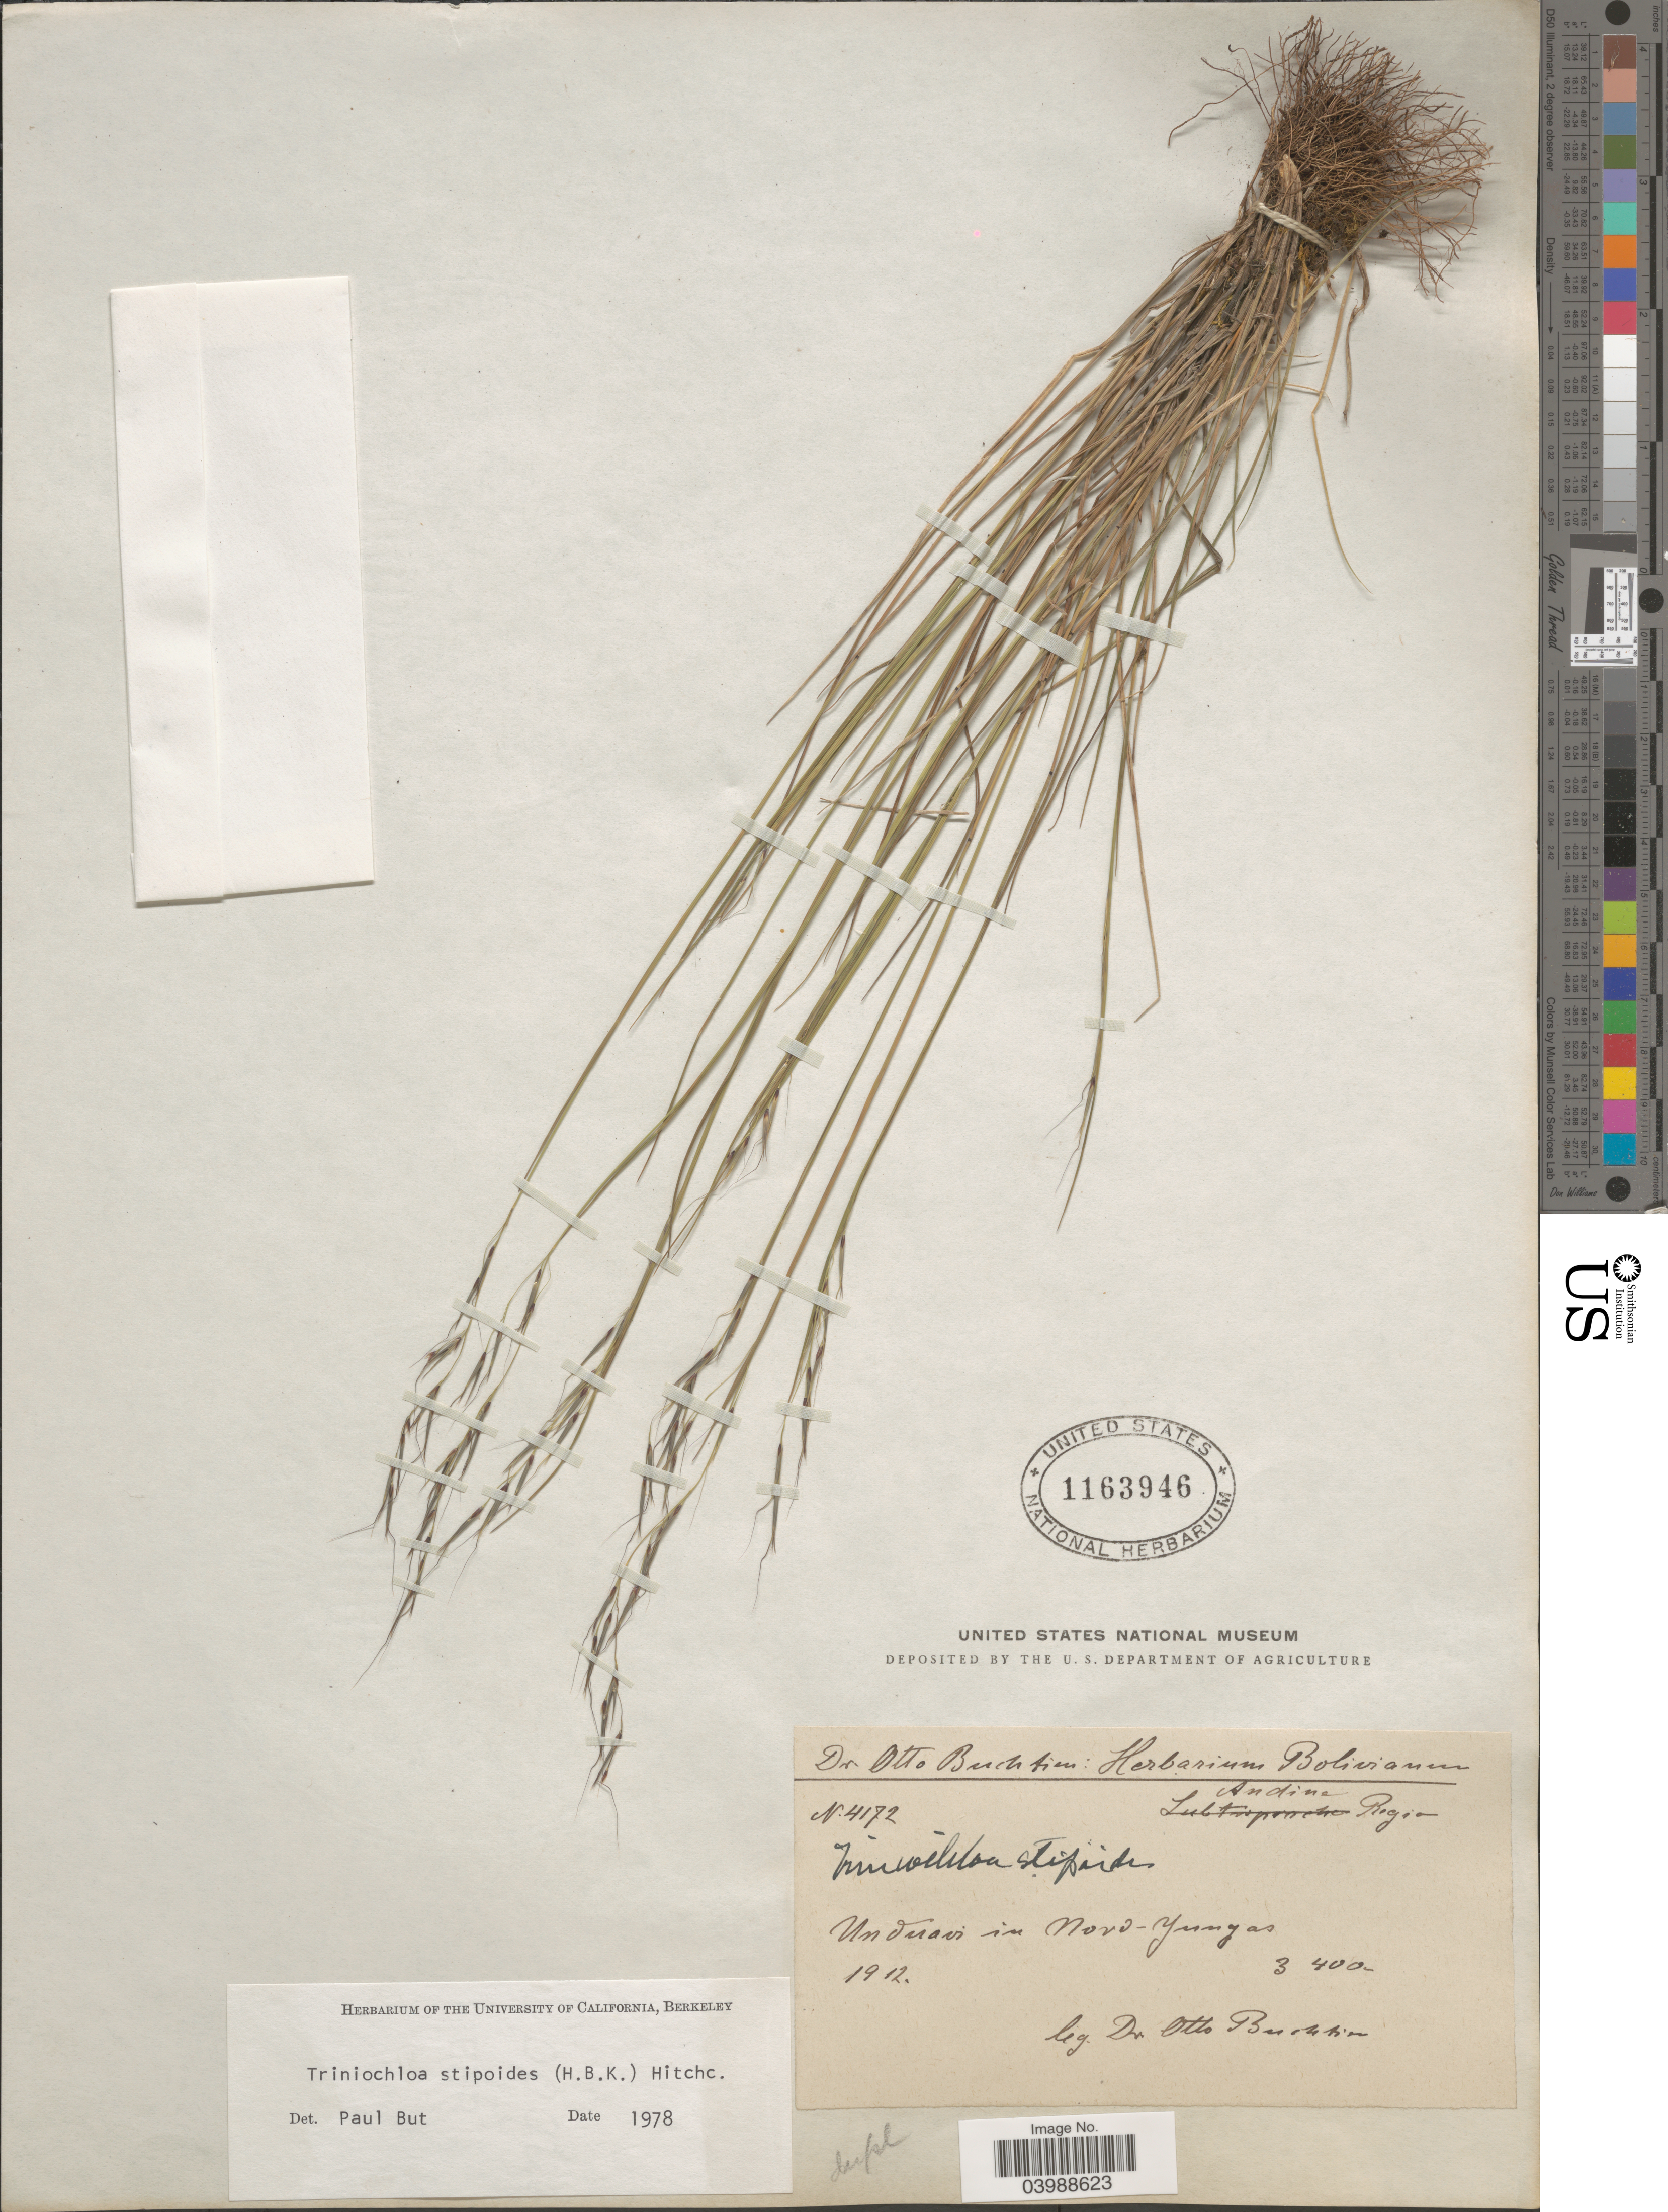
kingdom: Plantae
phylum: Tracheophyta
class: Liliopsida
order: Poales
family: Poaceae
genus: Triniochloa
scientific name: Triniochloa stipoides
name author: (Kunth) Hitchc.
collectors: O. Buchtien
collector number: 4172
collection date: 1912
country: Bolivia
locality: Andine Region. Unduavi in Nord-Yungas.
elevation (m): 3400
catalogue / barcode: US 1163946